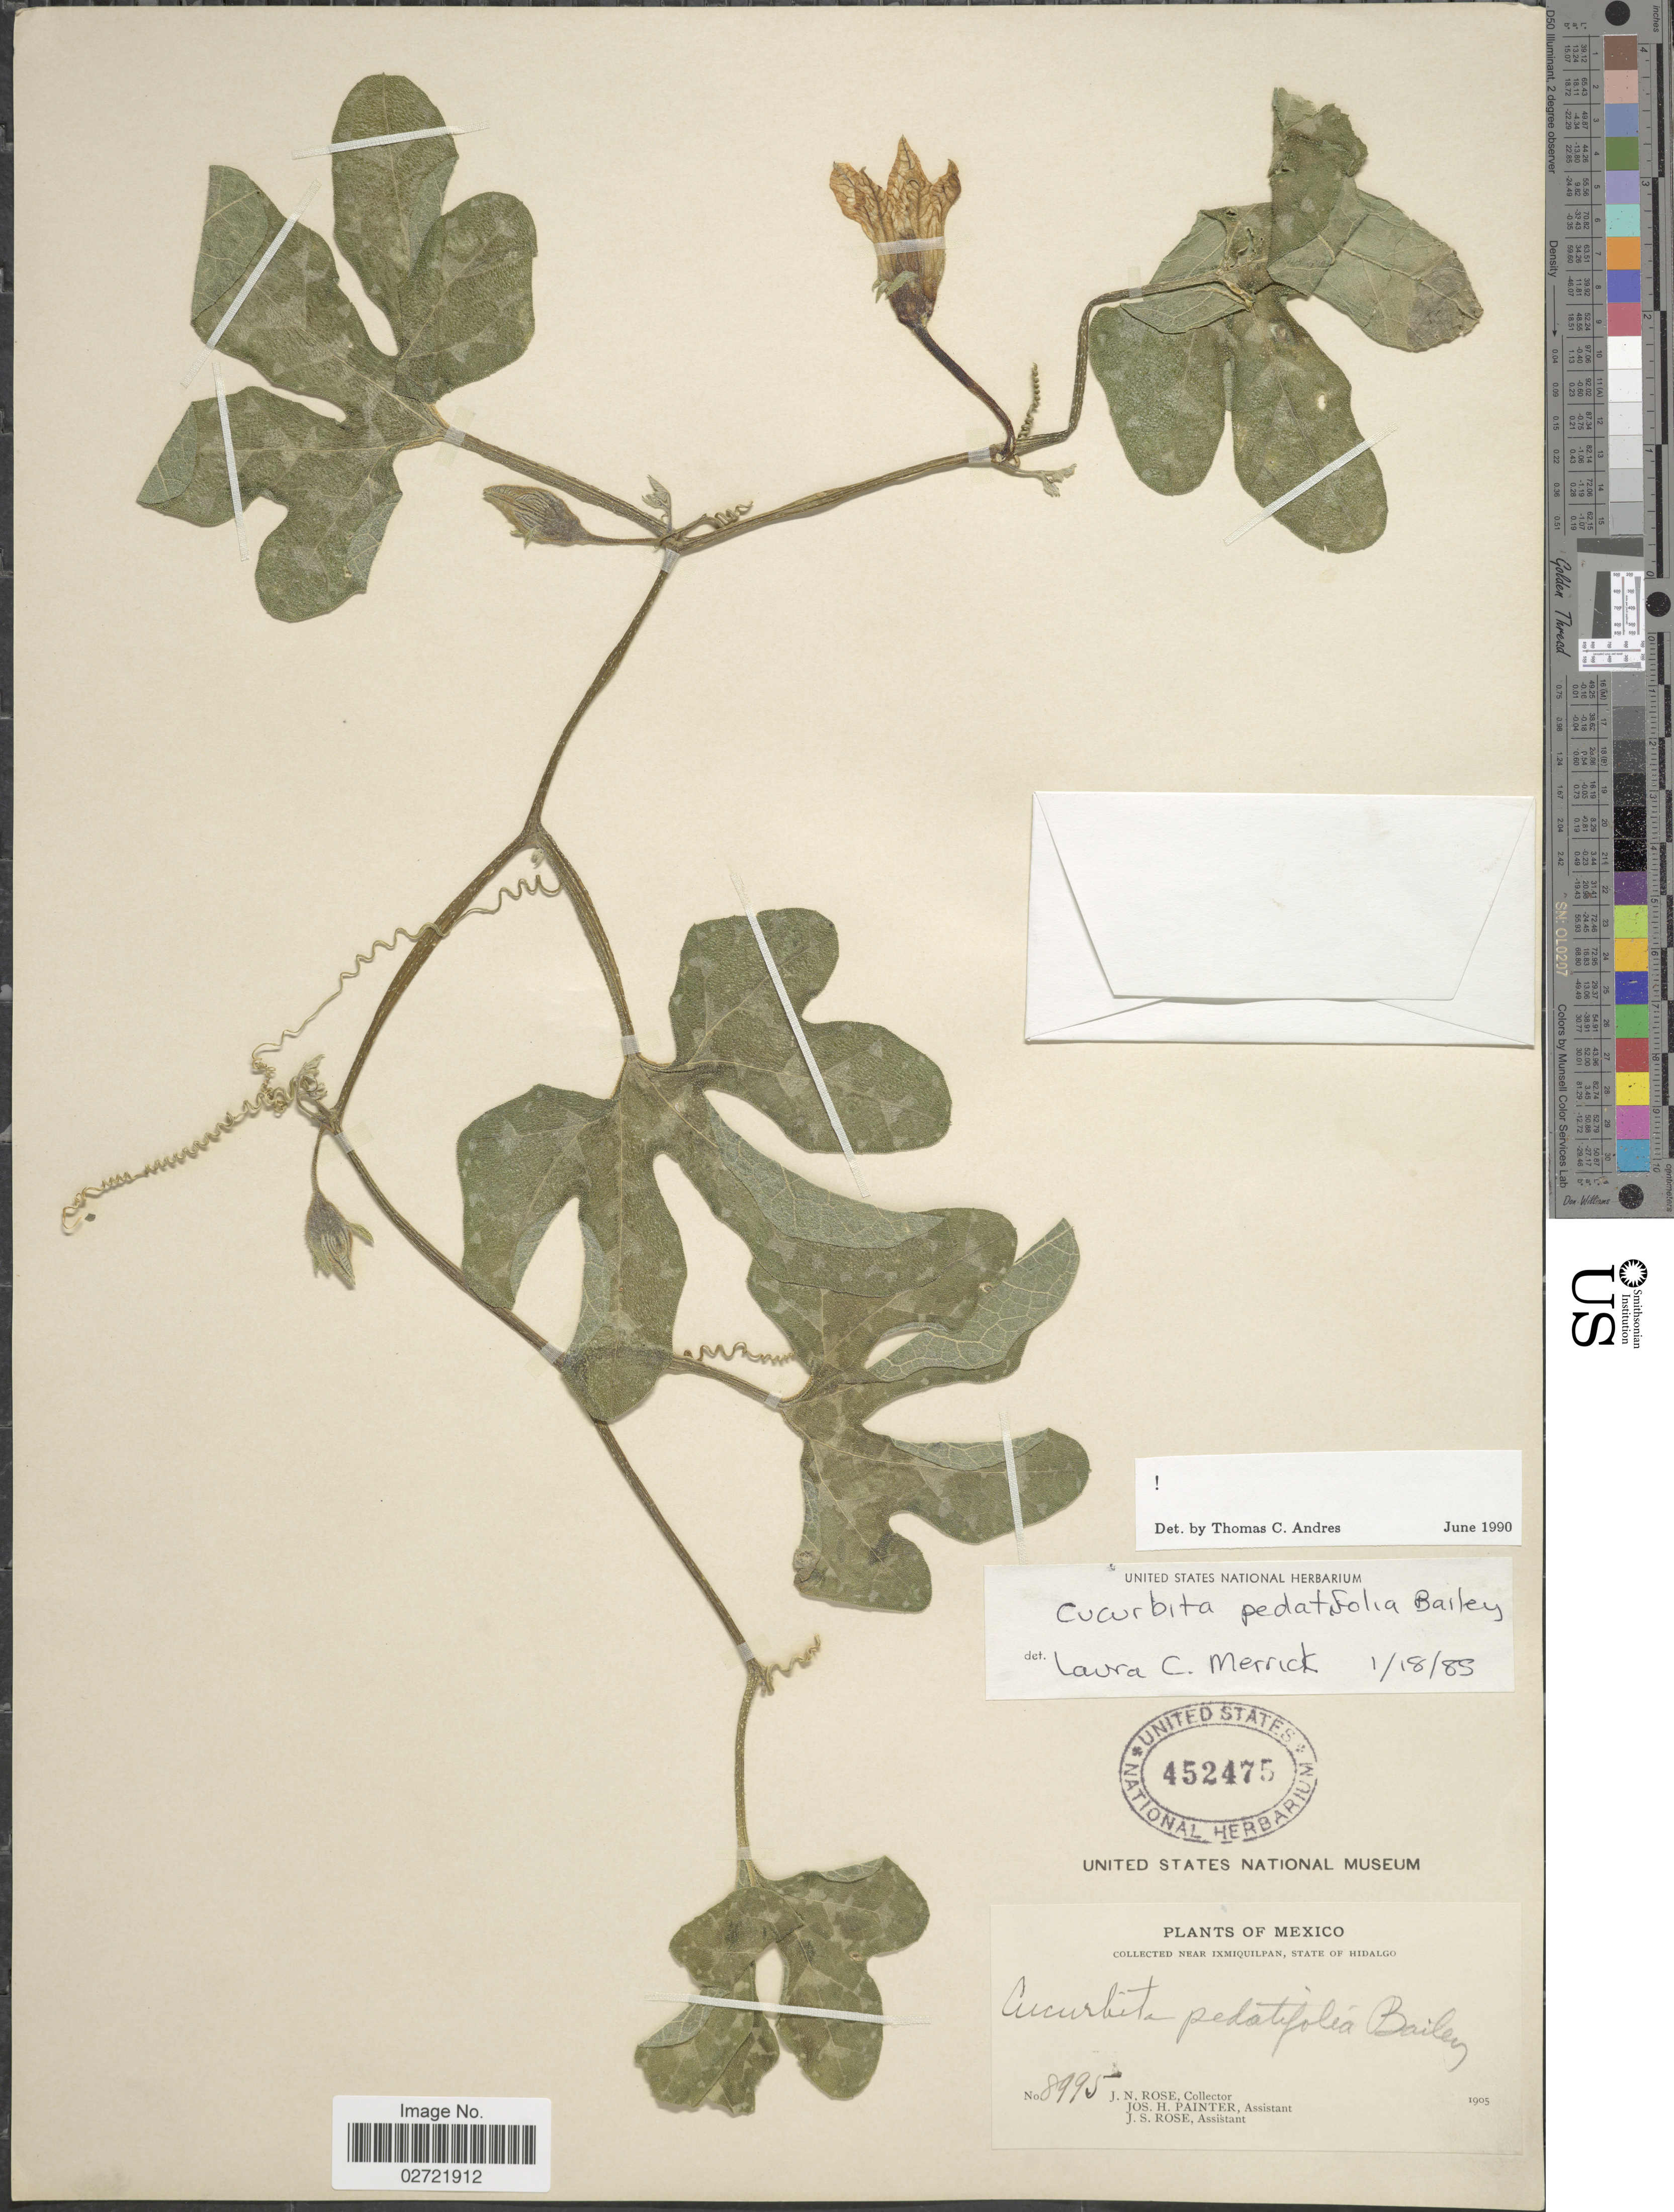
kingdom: Plantae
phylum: Tracheophyta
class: Magnoliopsida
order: Cucurbitales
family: Cucurbitaceae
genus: Cucurbita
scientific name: Cucurbita pedatifolia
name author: L.H. Bailey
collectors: J. N. Rose, J. H. Painter & J. S. Rose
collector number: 8995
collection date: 1905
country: Mexico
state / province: Hidalgo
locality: Near Ixmiquilpan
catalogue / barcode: US 452475